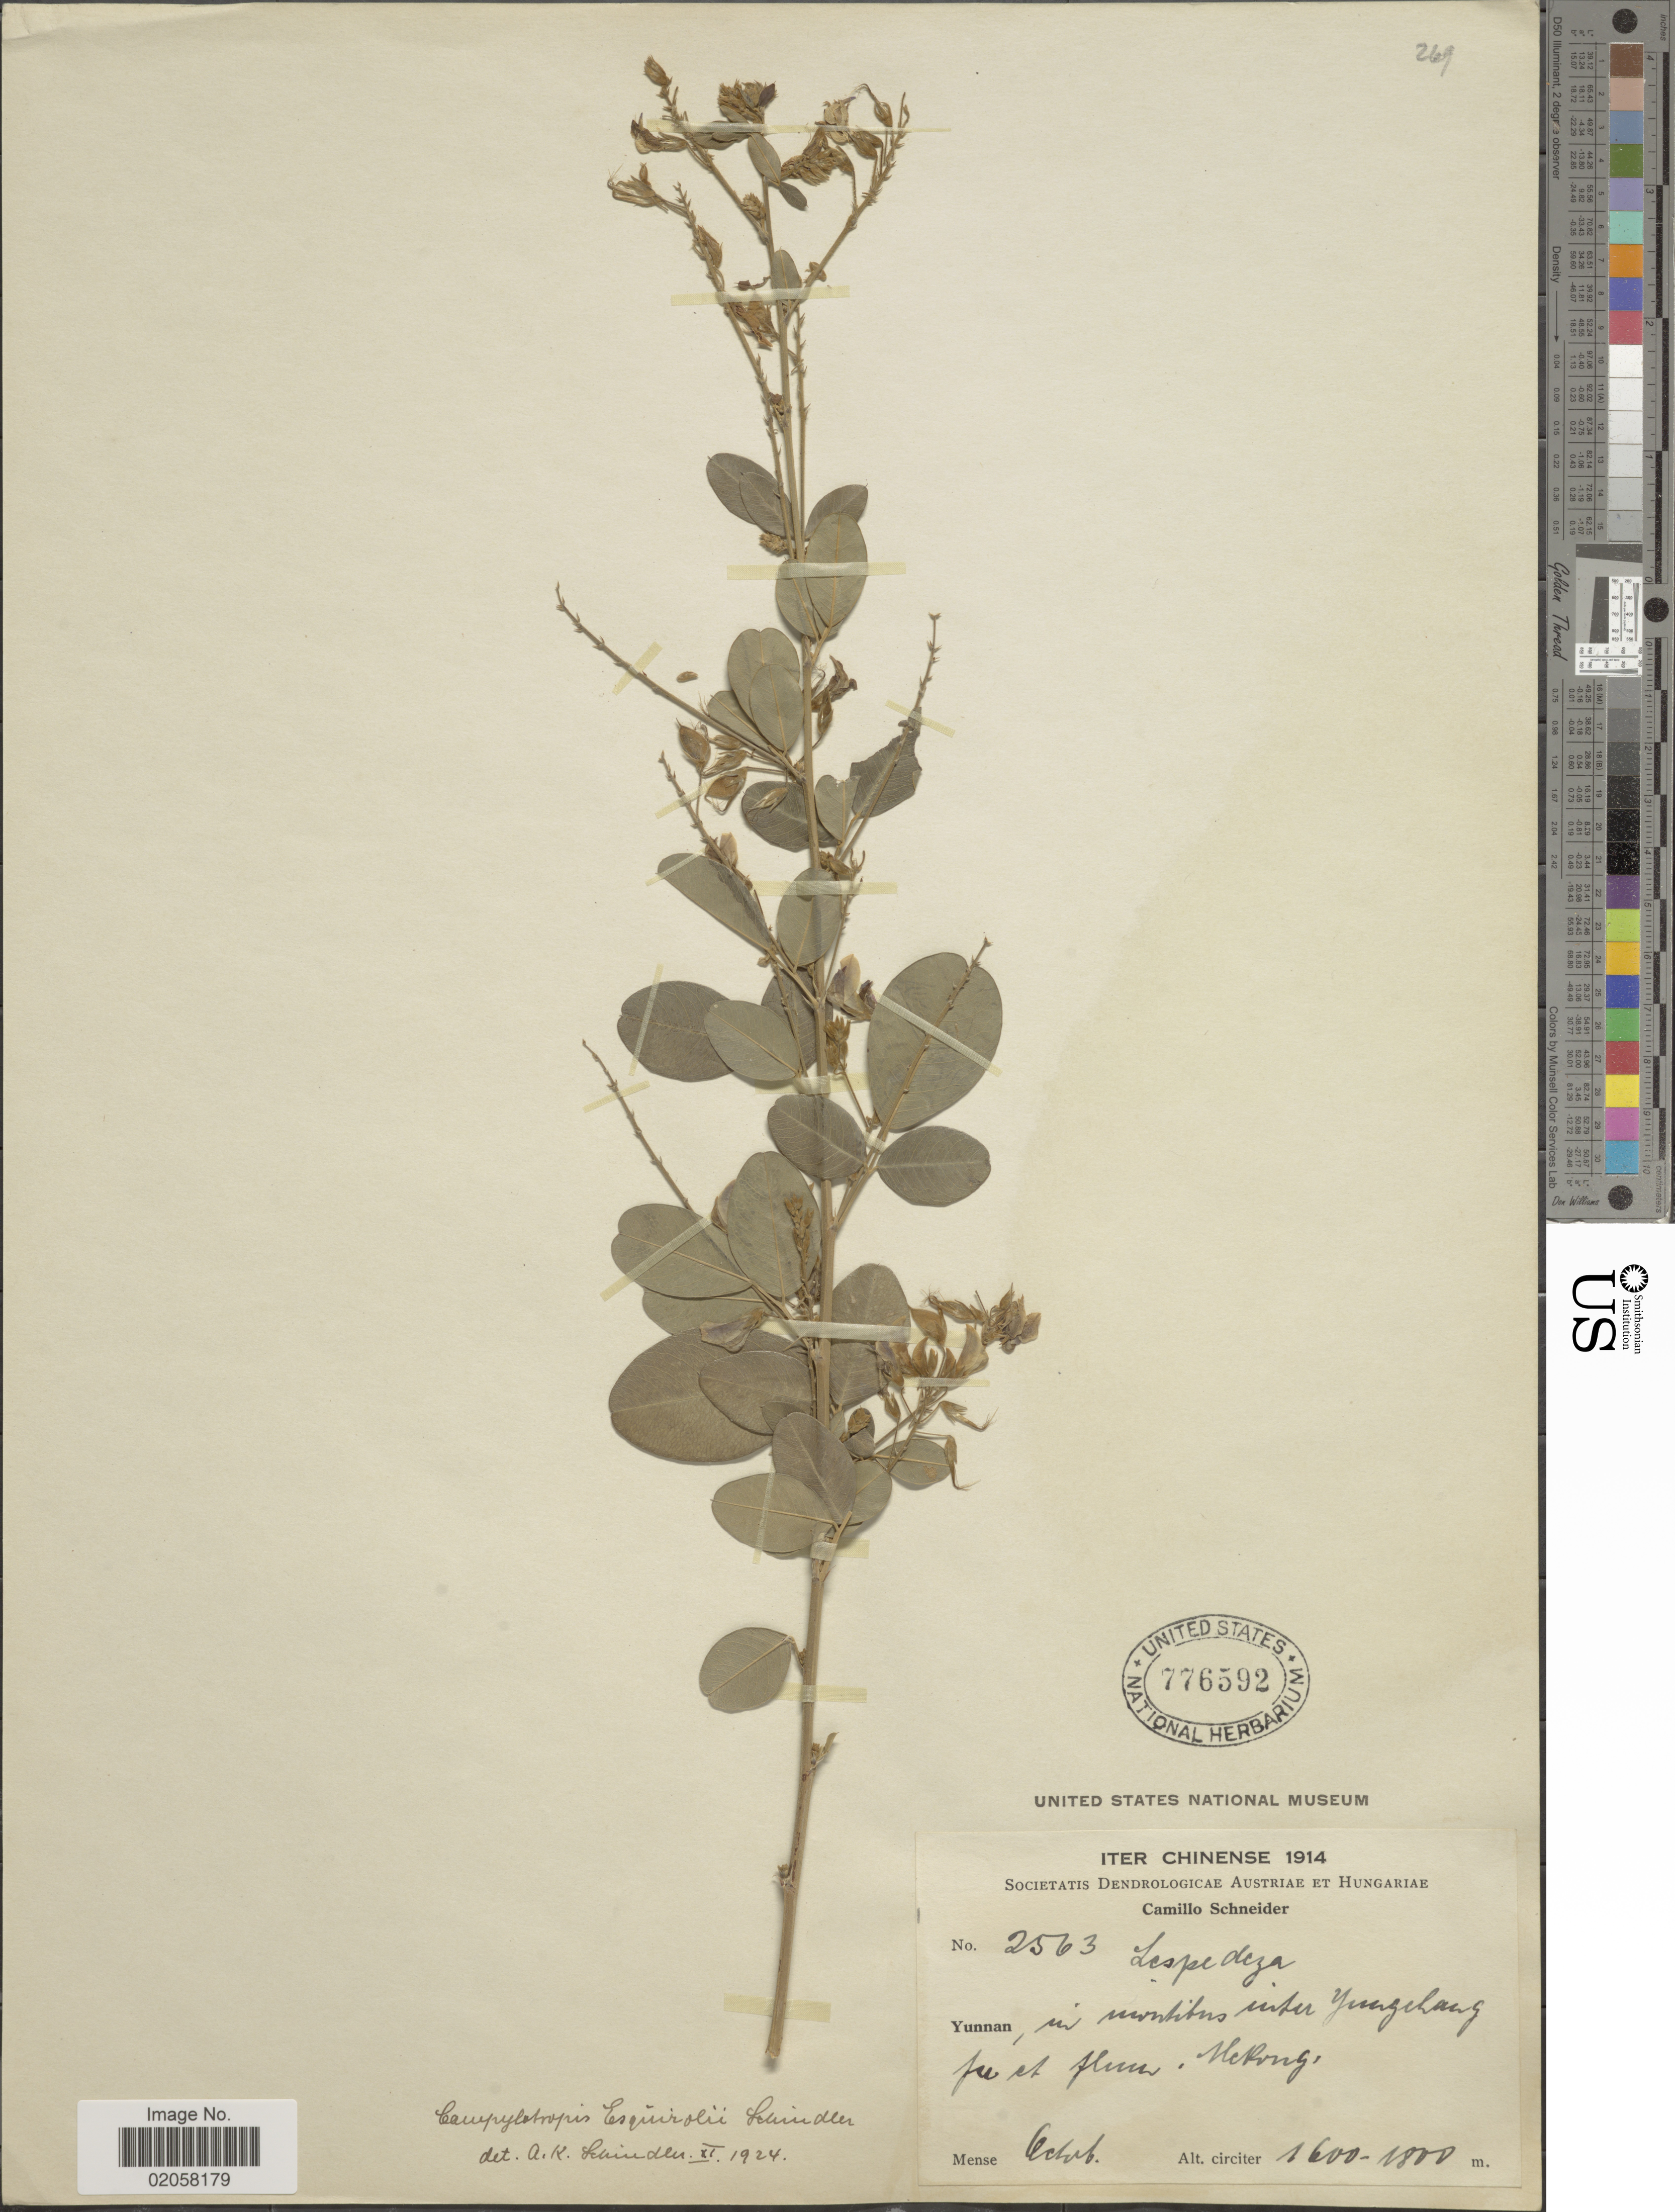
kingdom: Plantae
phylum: Tracheophyta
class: Magnoliopsida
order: Fabales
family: Fabaceae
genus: Campylotropis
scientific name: Campylotropis esquirolii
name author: Schindl.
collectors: C. W. Schneider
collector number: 2563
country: China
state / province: Yunnan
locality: Mekong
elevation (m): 1600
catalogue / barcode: US 776592